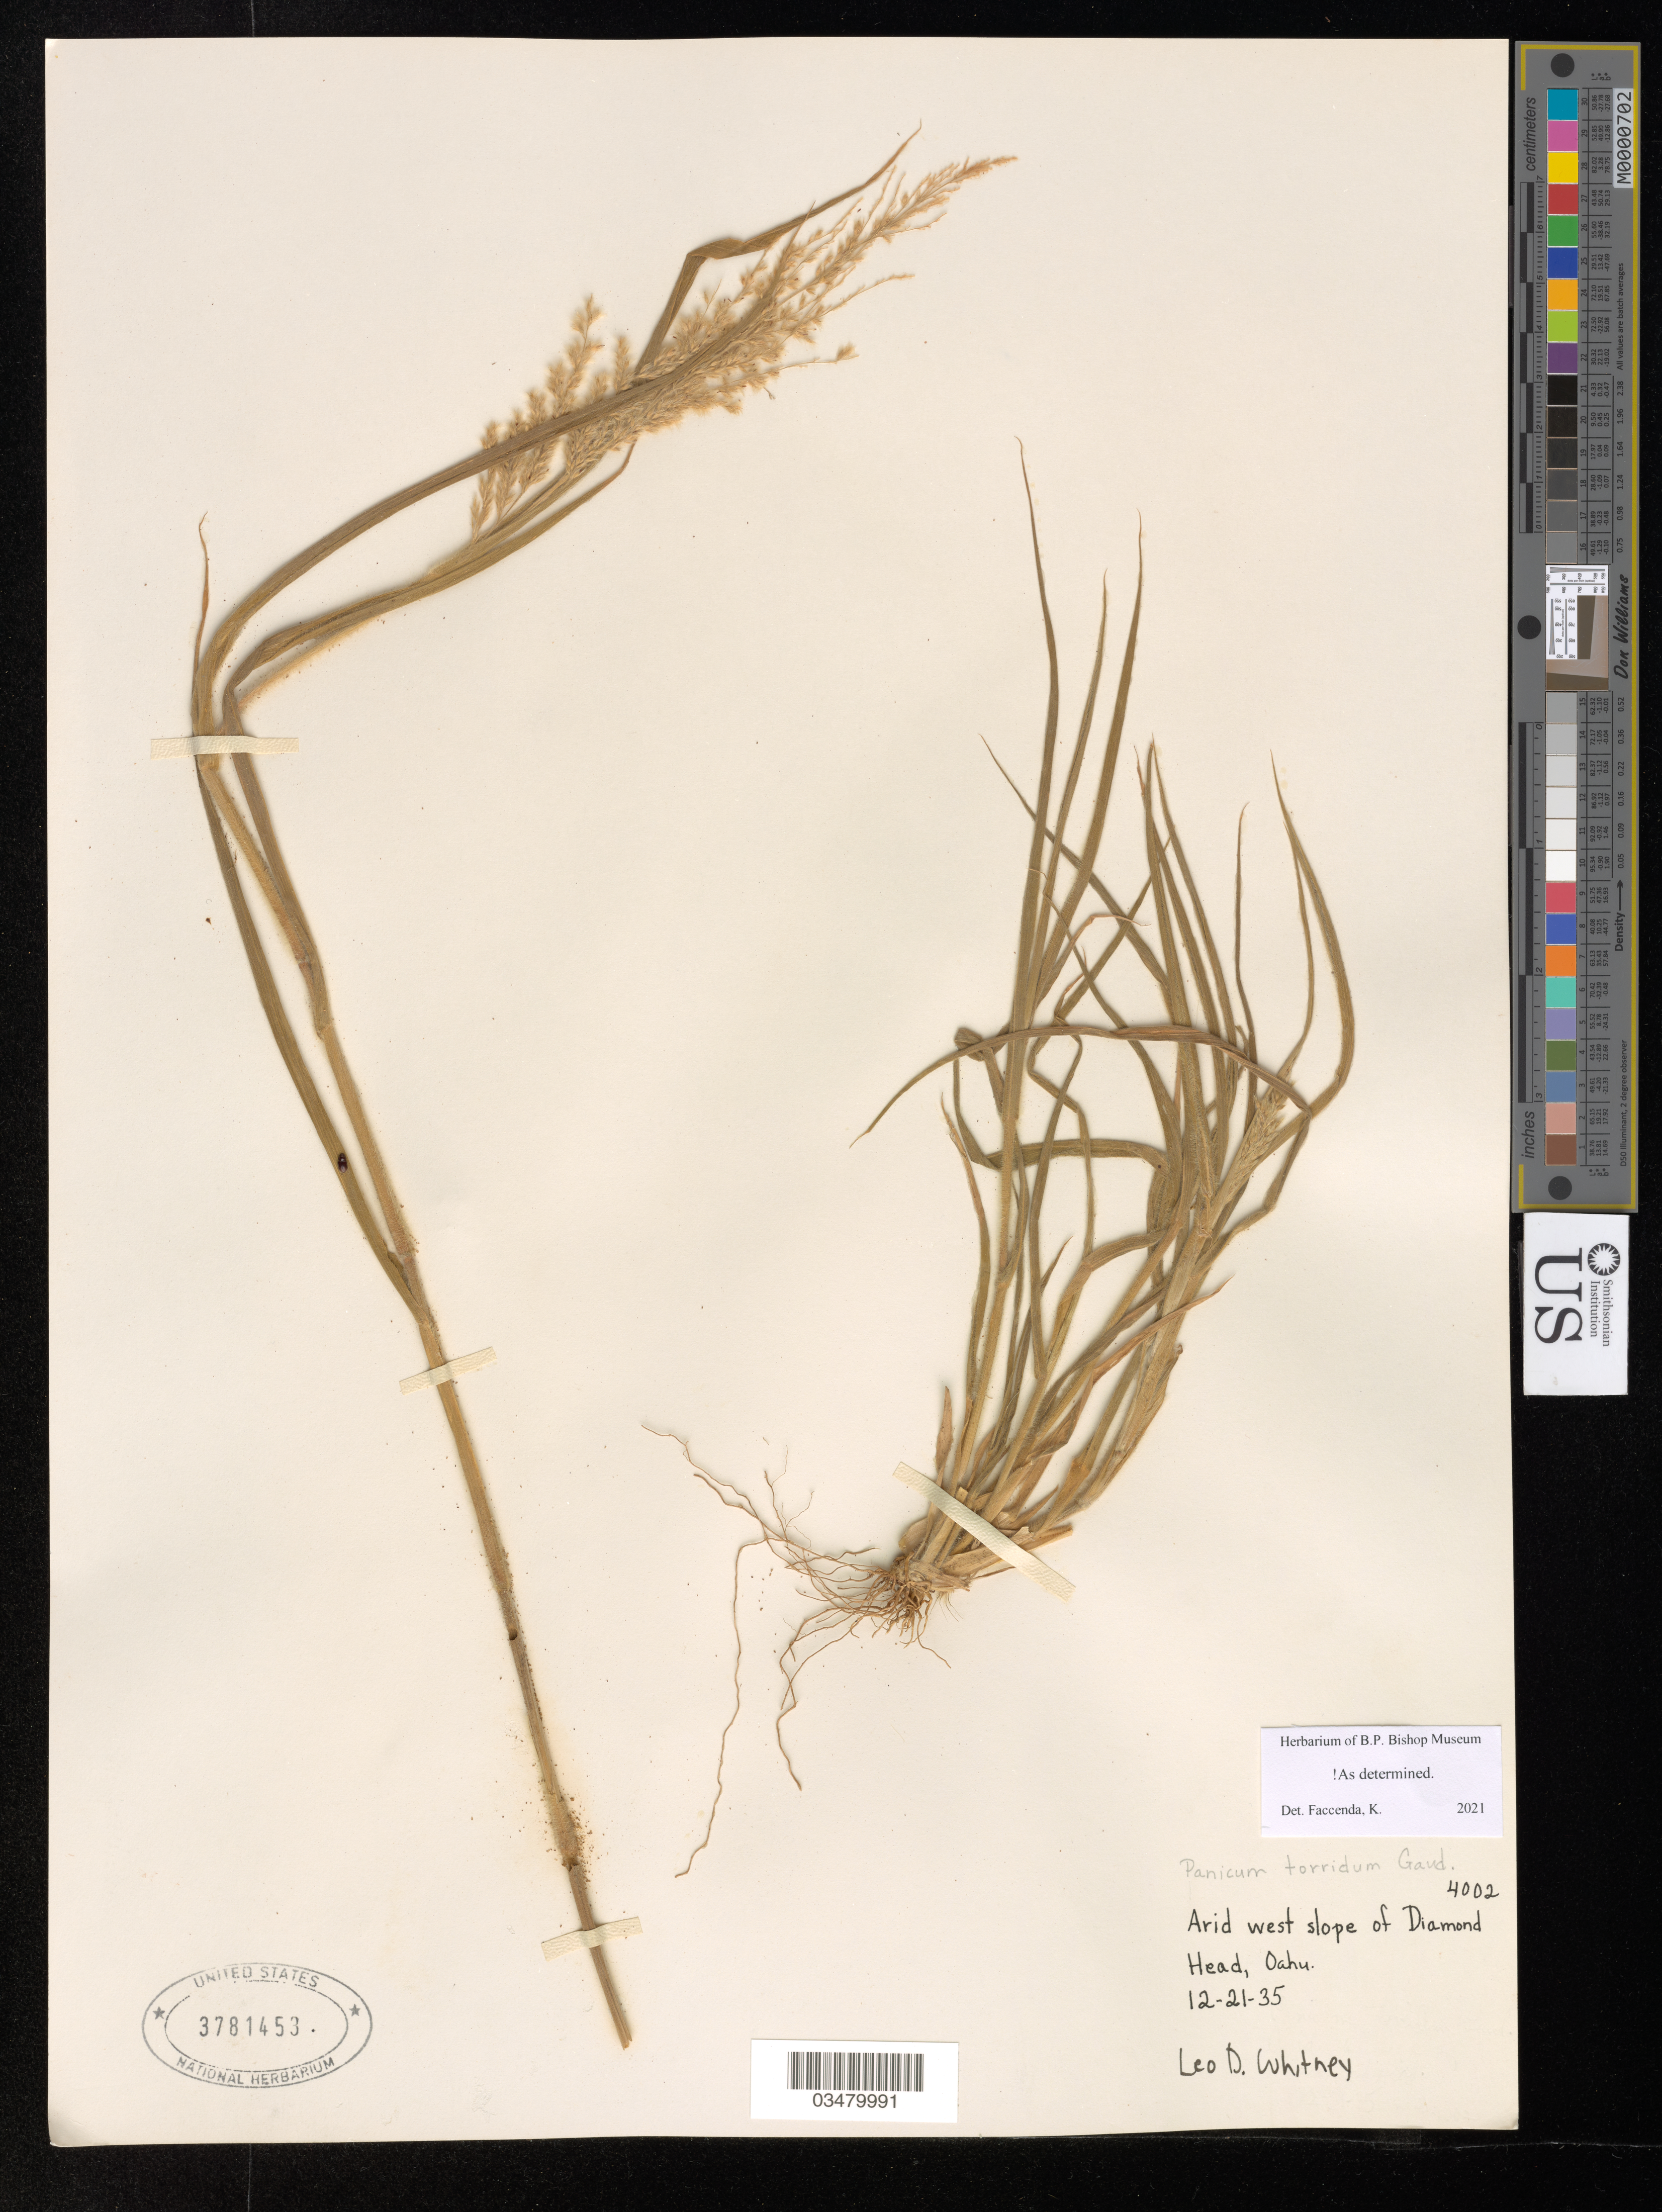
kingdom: Plantae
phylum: Tracheophyta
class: Liliopsida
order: Poales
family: Poaceae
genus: Panicum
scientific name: Panicum torridum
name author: Gaudich.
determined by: Faccenda, K.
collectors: L. Whitney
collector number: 4002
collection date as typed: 21 Dec 1935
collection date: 1935-12-21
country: United States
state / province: Hawaii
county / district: Honolulu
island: Oahu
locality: West slope of Diamond Head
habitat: Arid slope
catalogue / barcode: US 3781453